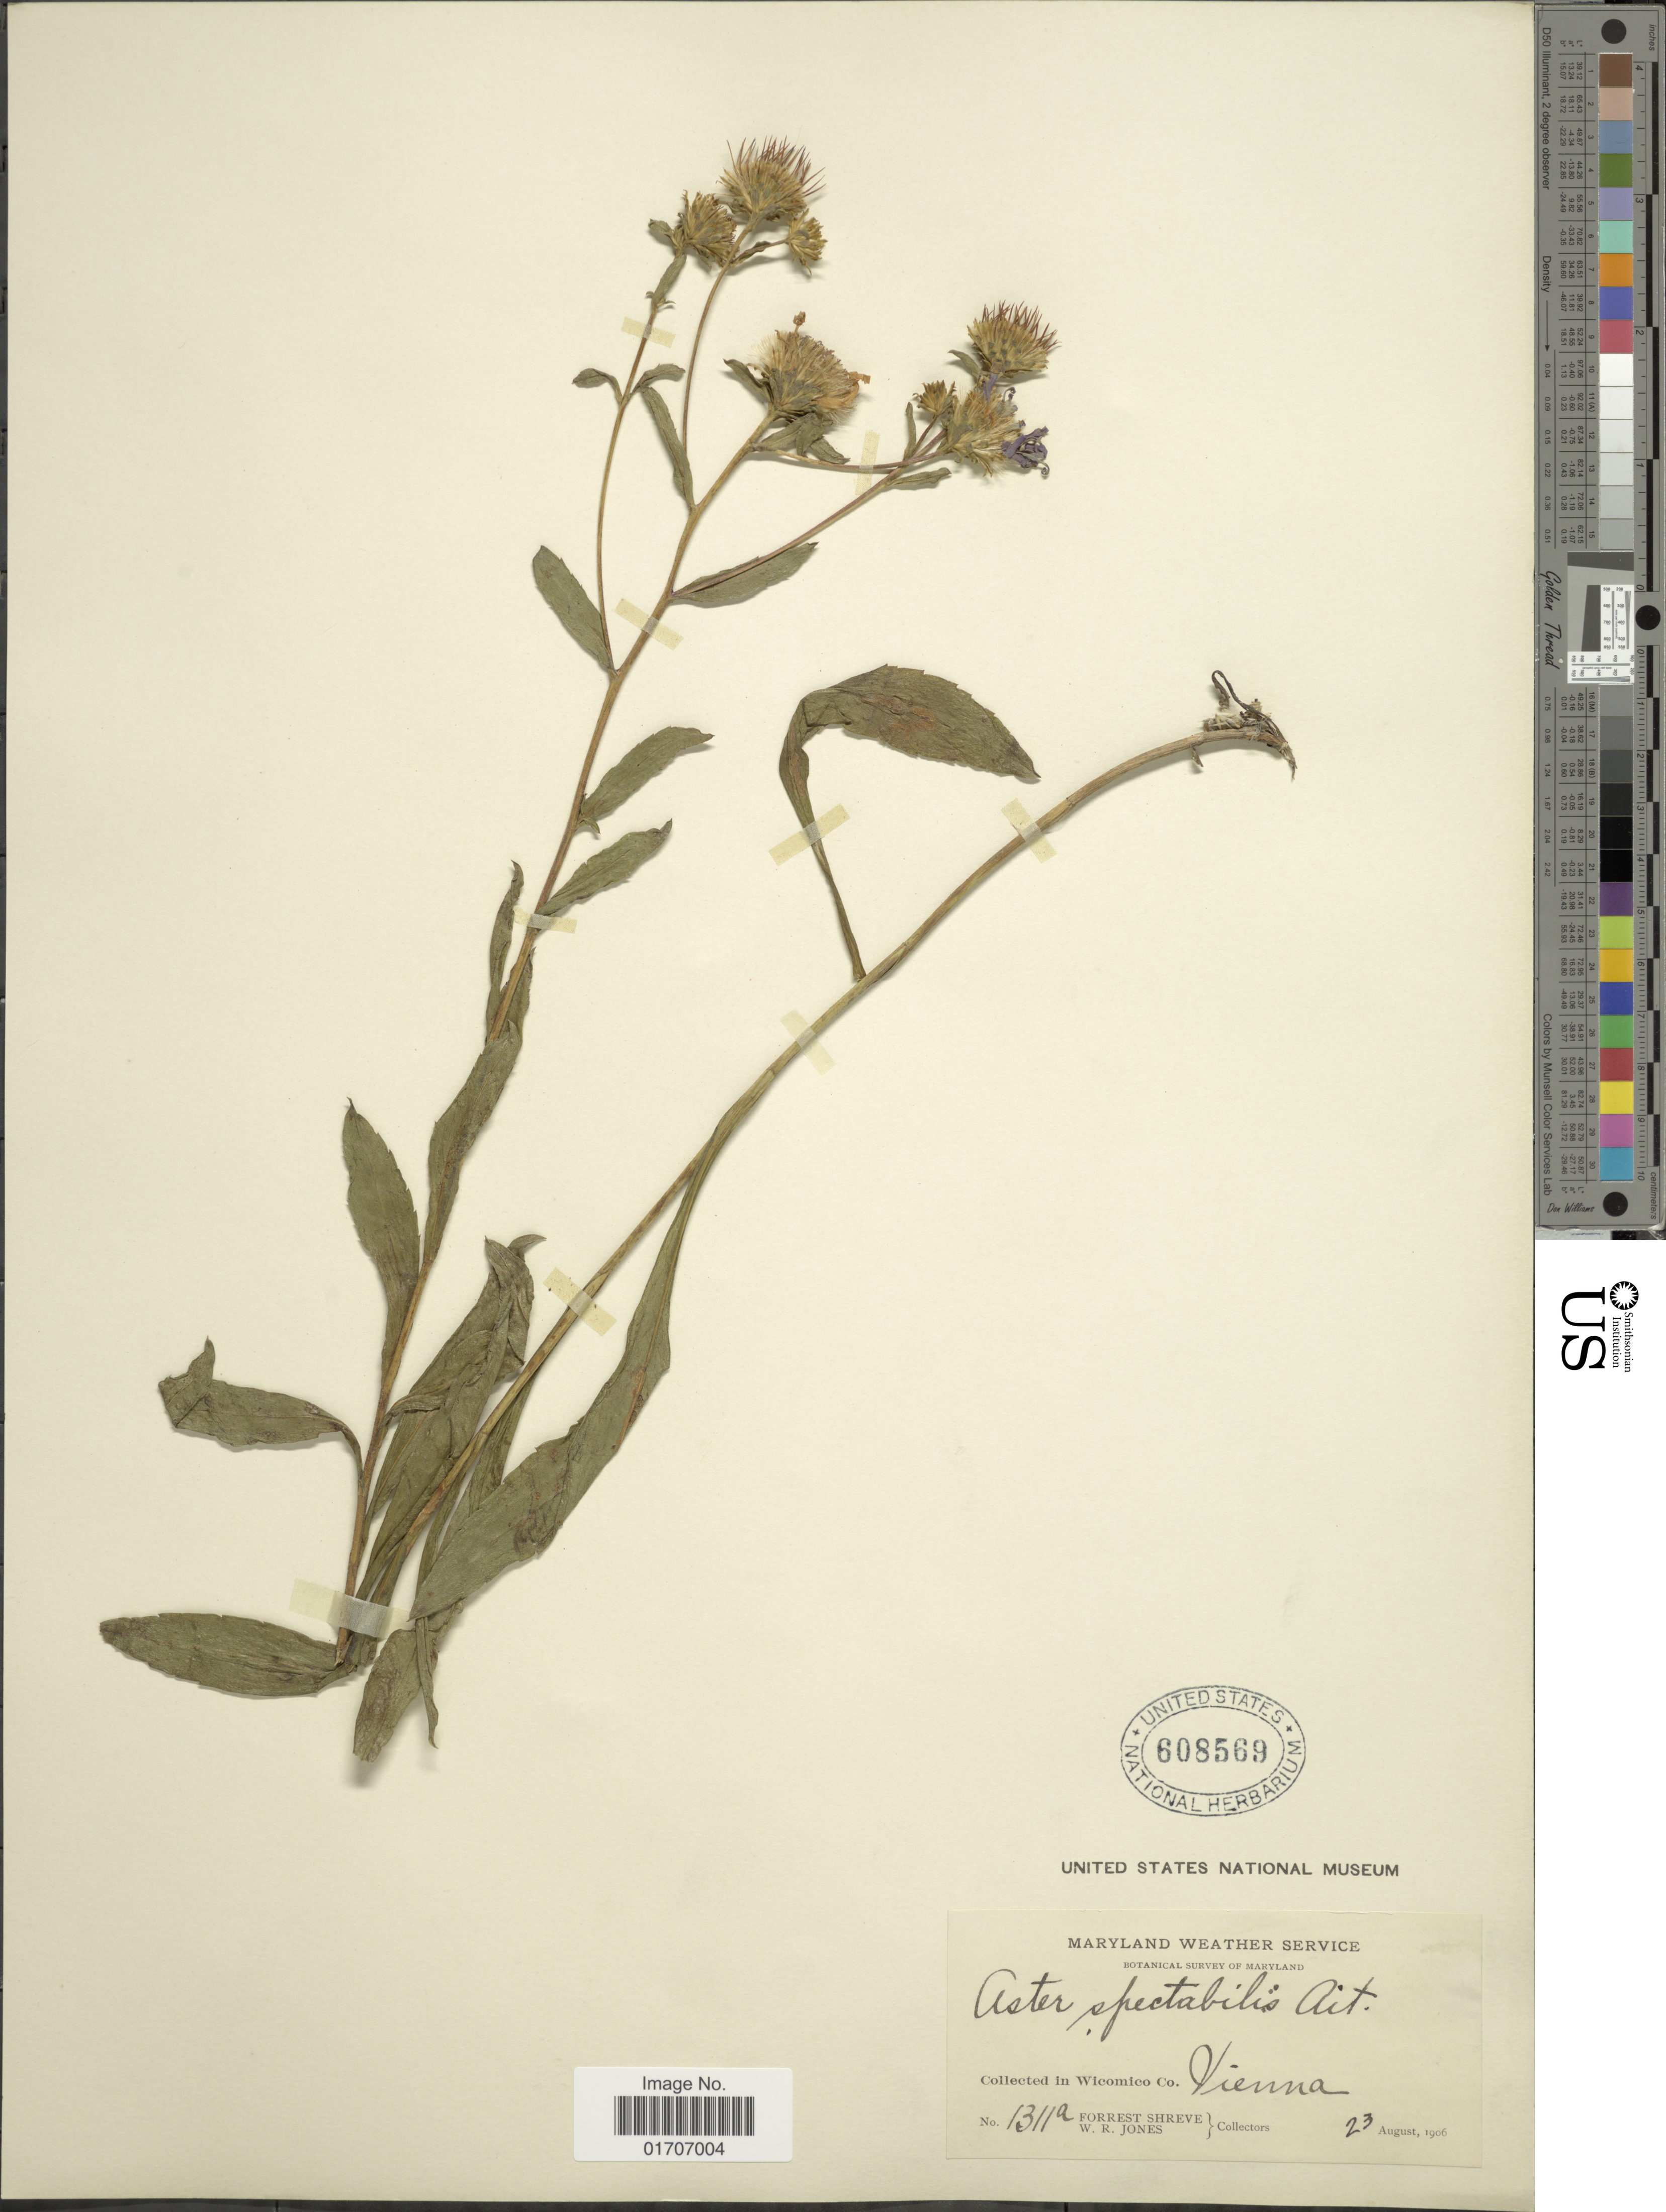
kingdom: Plantae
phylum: Tracheophyta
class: Magnoliopsida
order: Asterales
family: Asteraceae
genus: Eurybia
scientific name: Eurybia spectabilis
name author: (Aiton) G.L. Nesom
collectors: F. Shreve & W. R. Jones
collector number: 1311a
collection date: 1906-08-23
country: United States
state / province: Maryland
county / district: Wicomico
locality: Maryland Weather Service. Collected in Wicomico Co. Vienna.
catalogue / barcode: US 608569